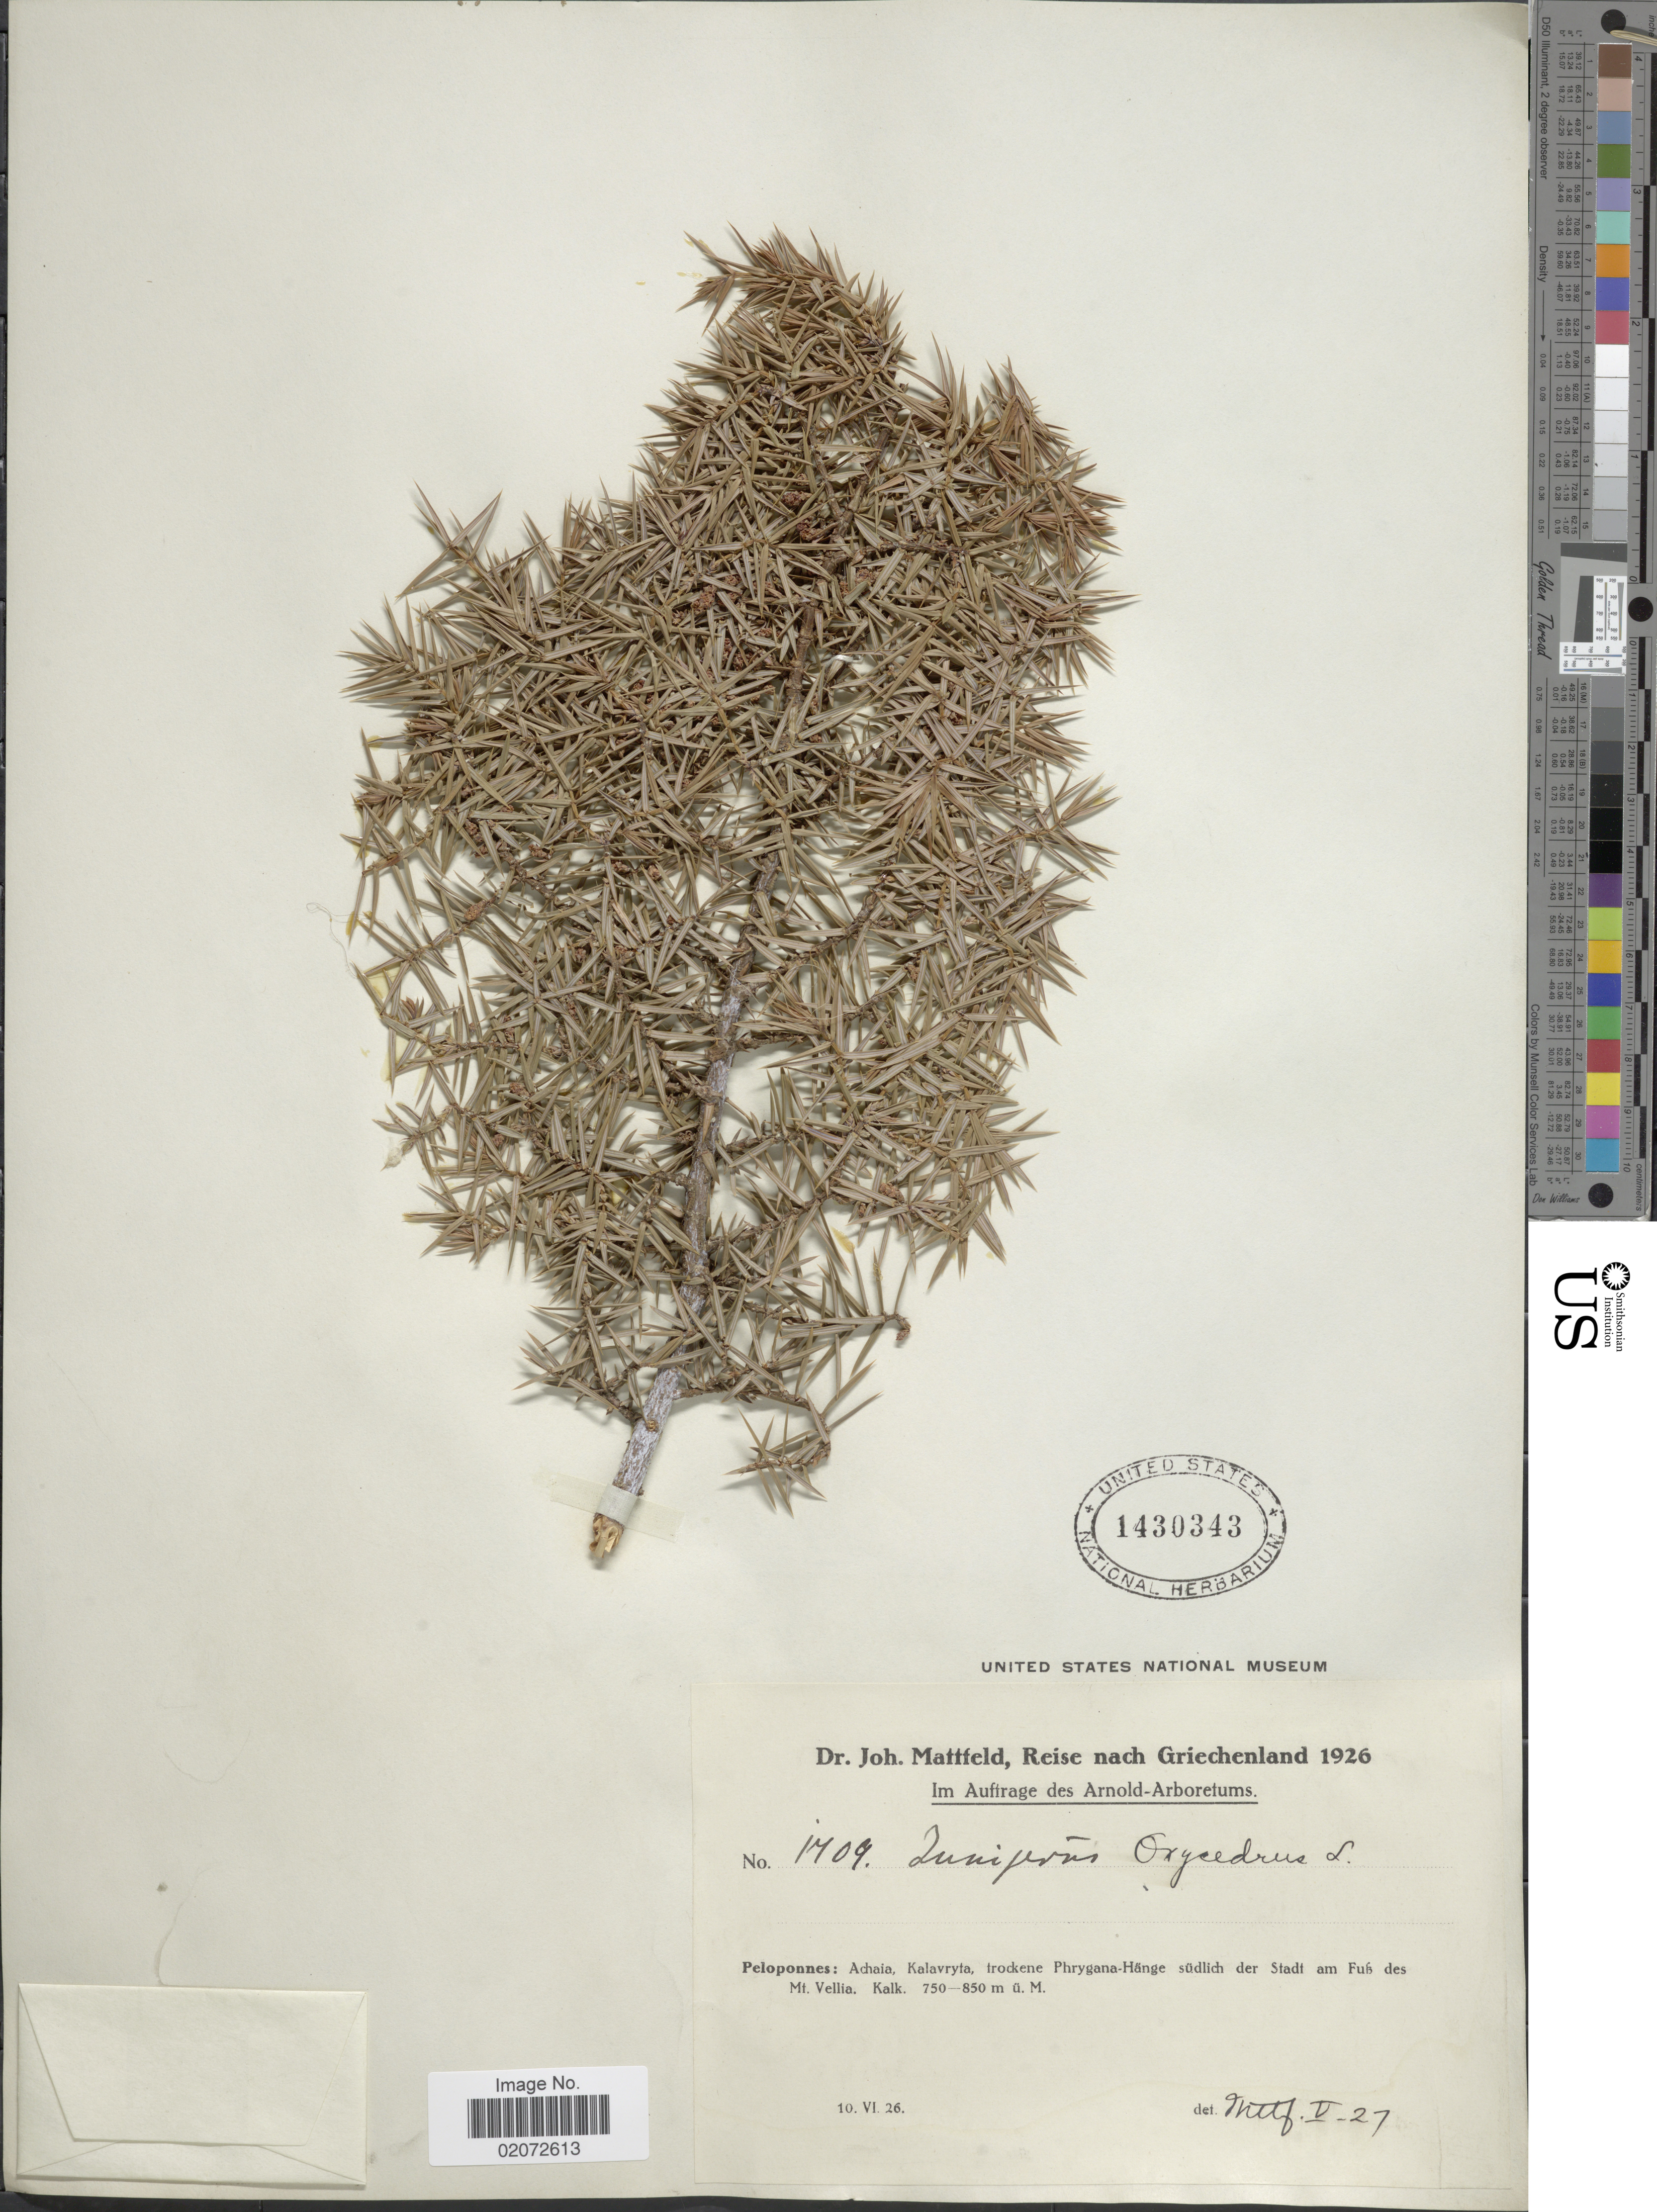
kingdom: Plantae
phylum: Tracheophyta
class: Pinopsida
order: Pinales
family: Cupressaceae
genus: Juniperus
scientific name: Juniperus oxycedrus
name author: L.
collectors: J. Mattfeld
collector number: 1709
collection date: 1926-06-10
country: Greece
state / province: Peloponnese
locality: Griechenland. Peloponnes: Achaia, Kalavryta, trockene Phrygana-Hanga sudlich der Stadt am Fus des Mt. Vellia. Kalk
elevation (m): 750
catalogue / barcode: US 1430343